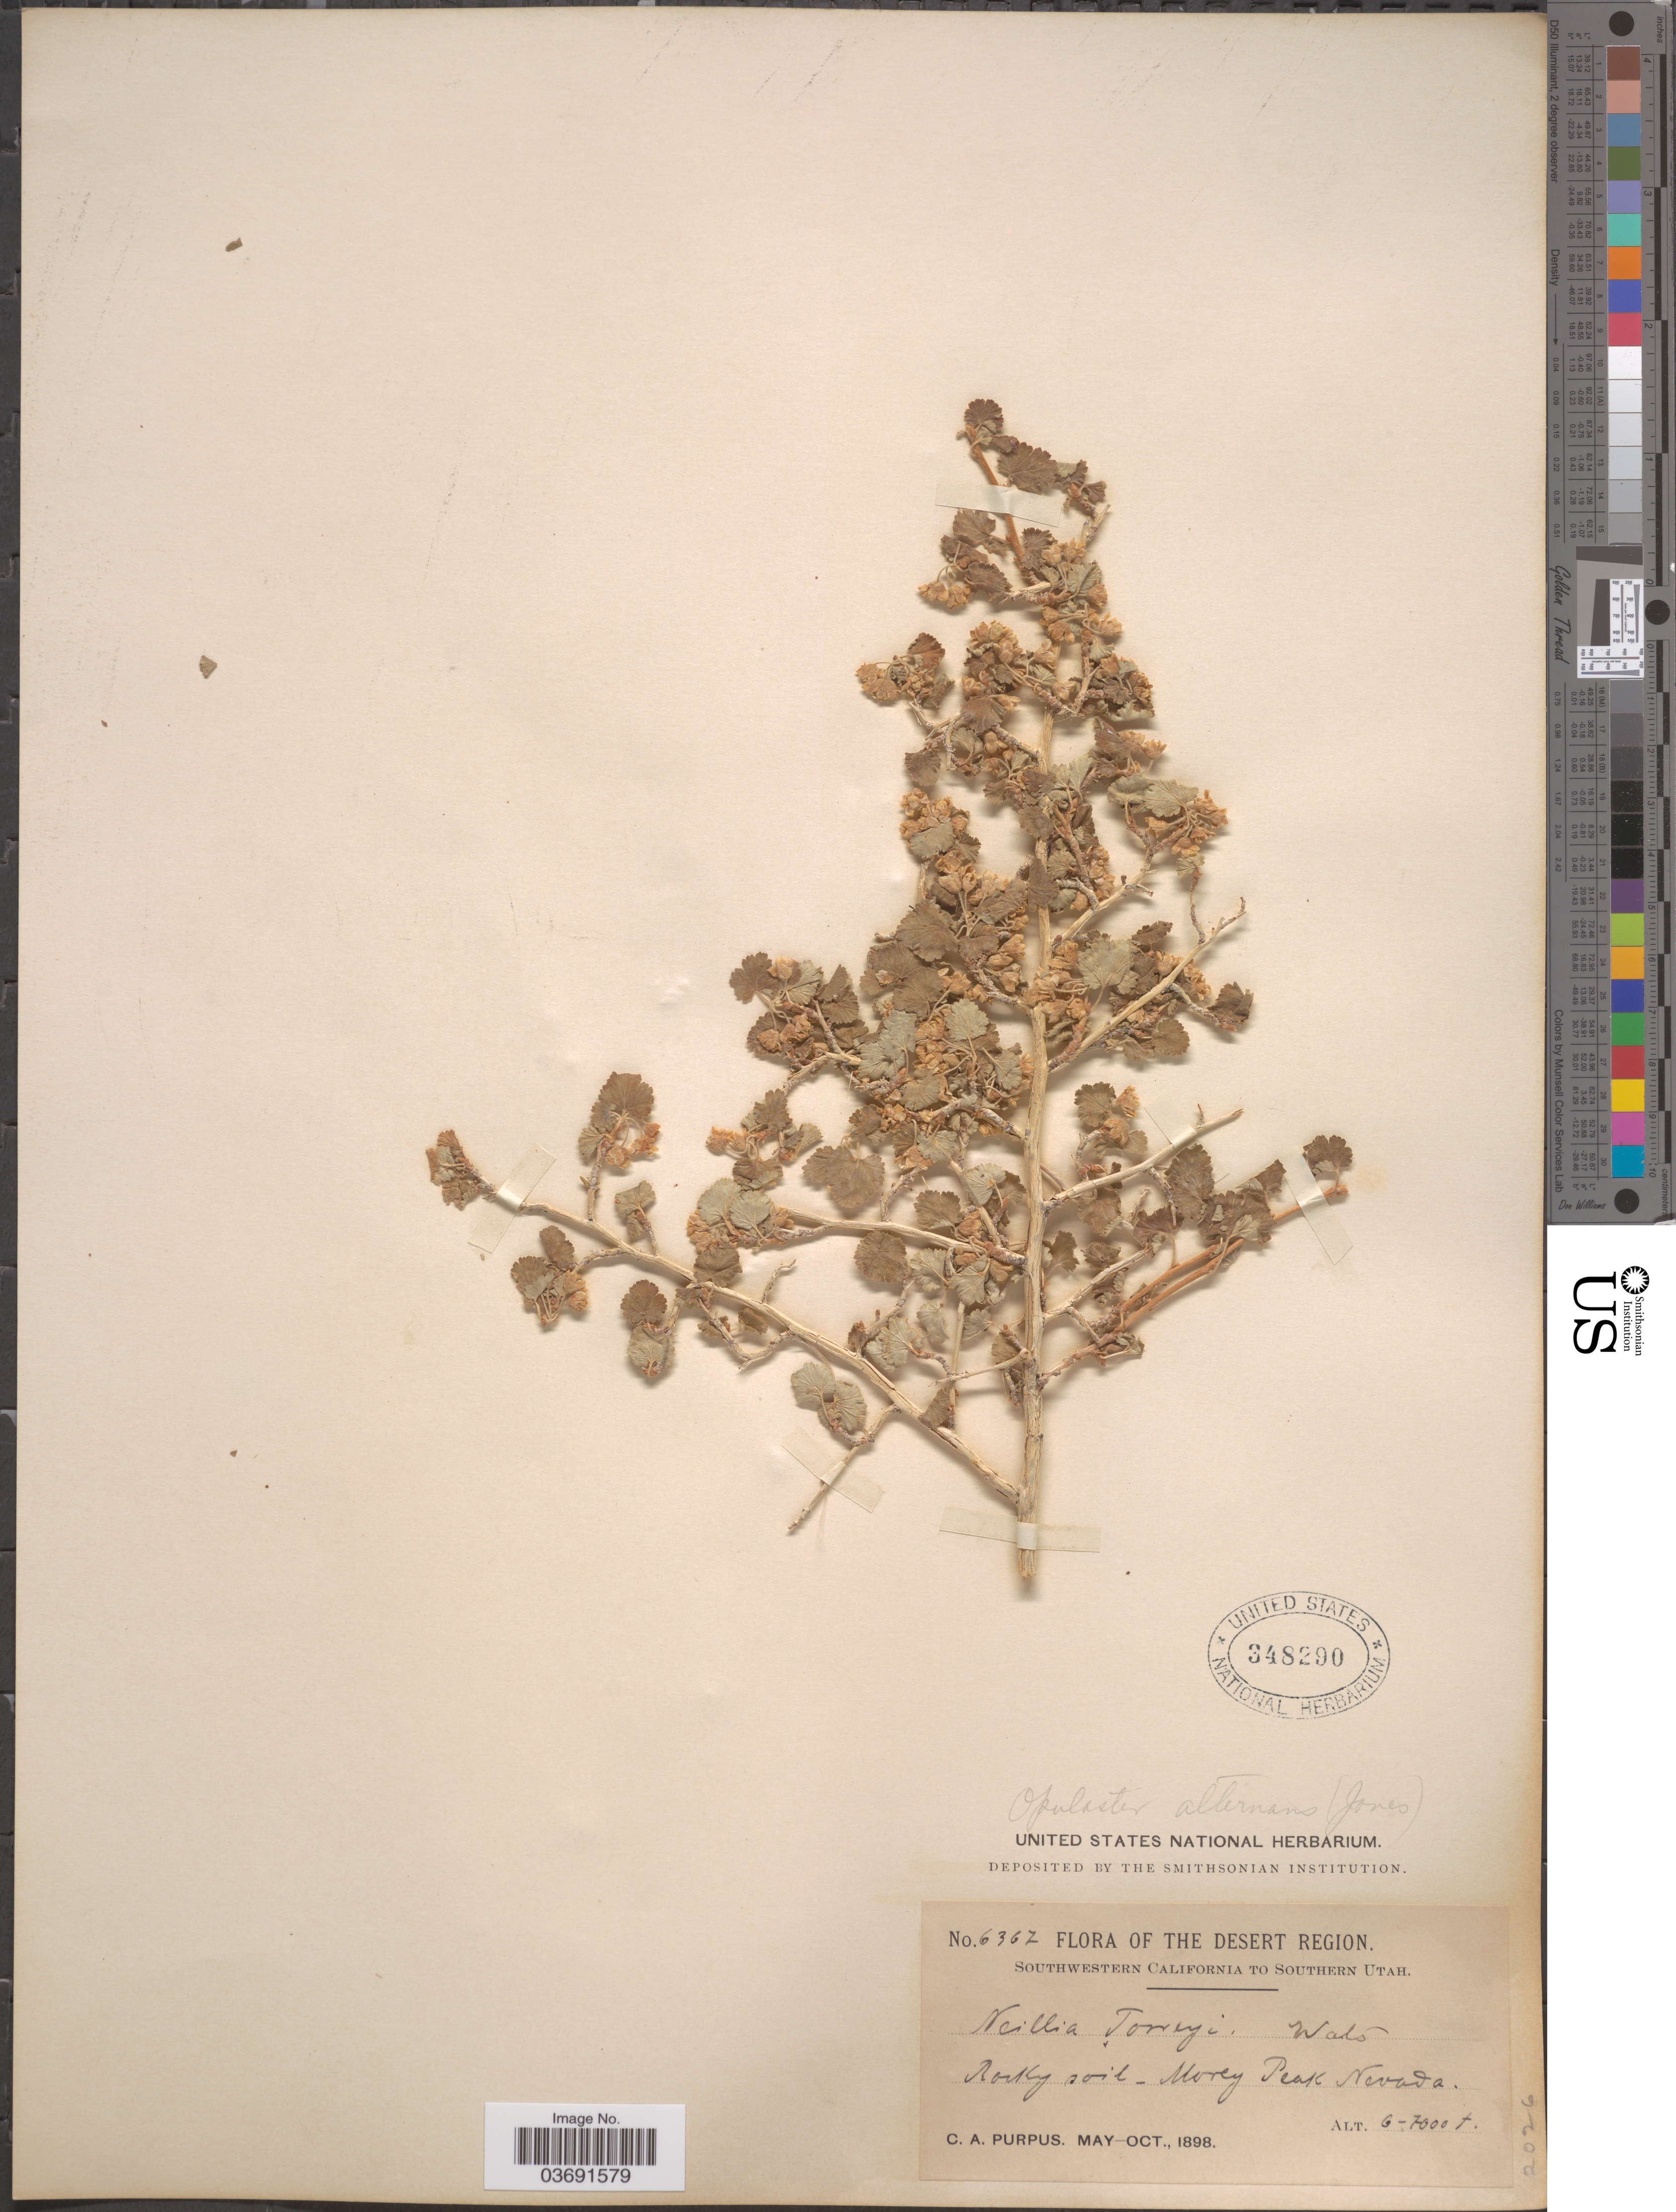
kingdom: Plantae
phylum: Tracheophyta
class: Magnoliopsida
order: Rosales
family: Rosaceae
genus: Physocarpus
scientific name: Physocarpus alternans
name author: (M.E. Jones) J.T. Howell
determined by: Strong, Mark T., (BOT), Smithsonian Institution - National Museum of Natural History (UNITED STATES)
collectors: C. A. Purpus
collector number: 6362*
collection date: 1898-05/1898-10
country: United States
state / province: Nevada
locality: The Desert Region. Morey Peak.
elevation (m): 1829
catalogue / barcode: US 348290